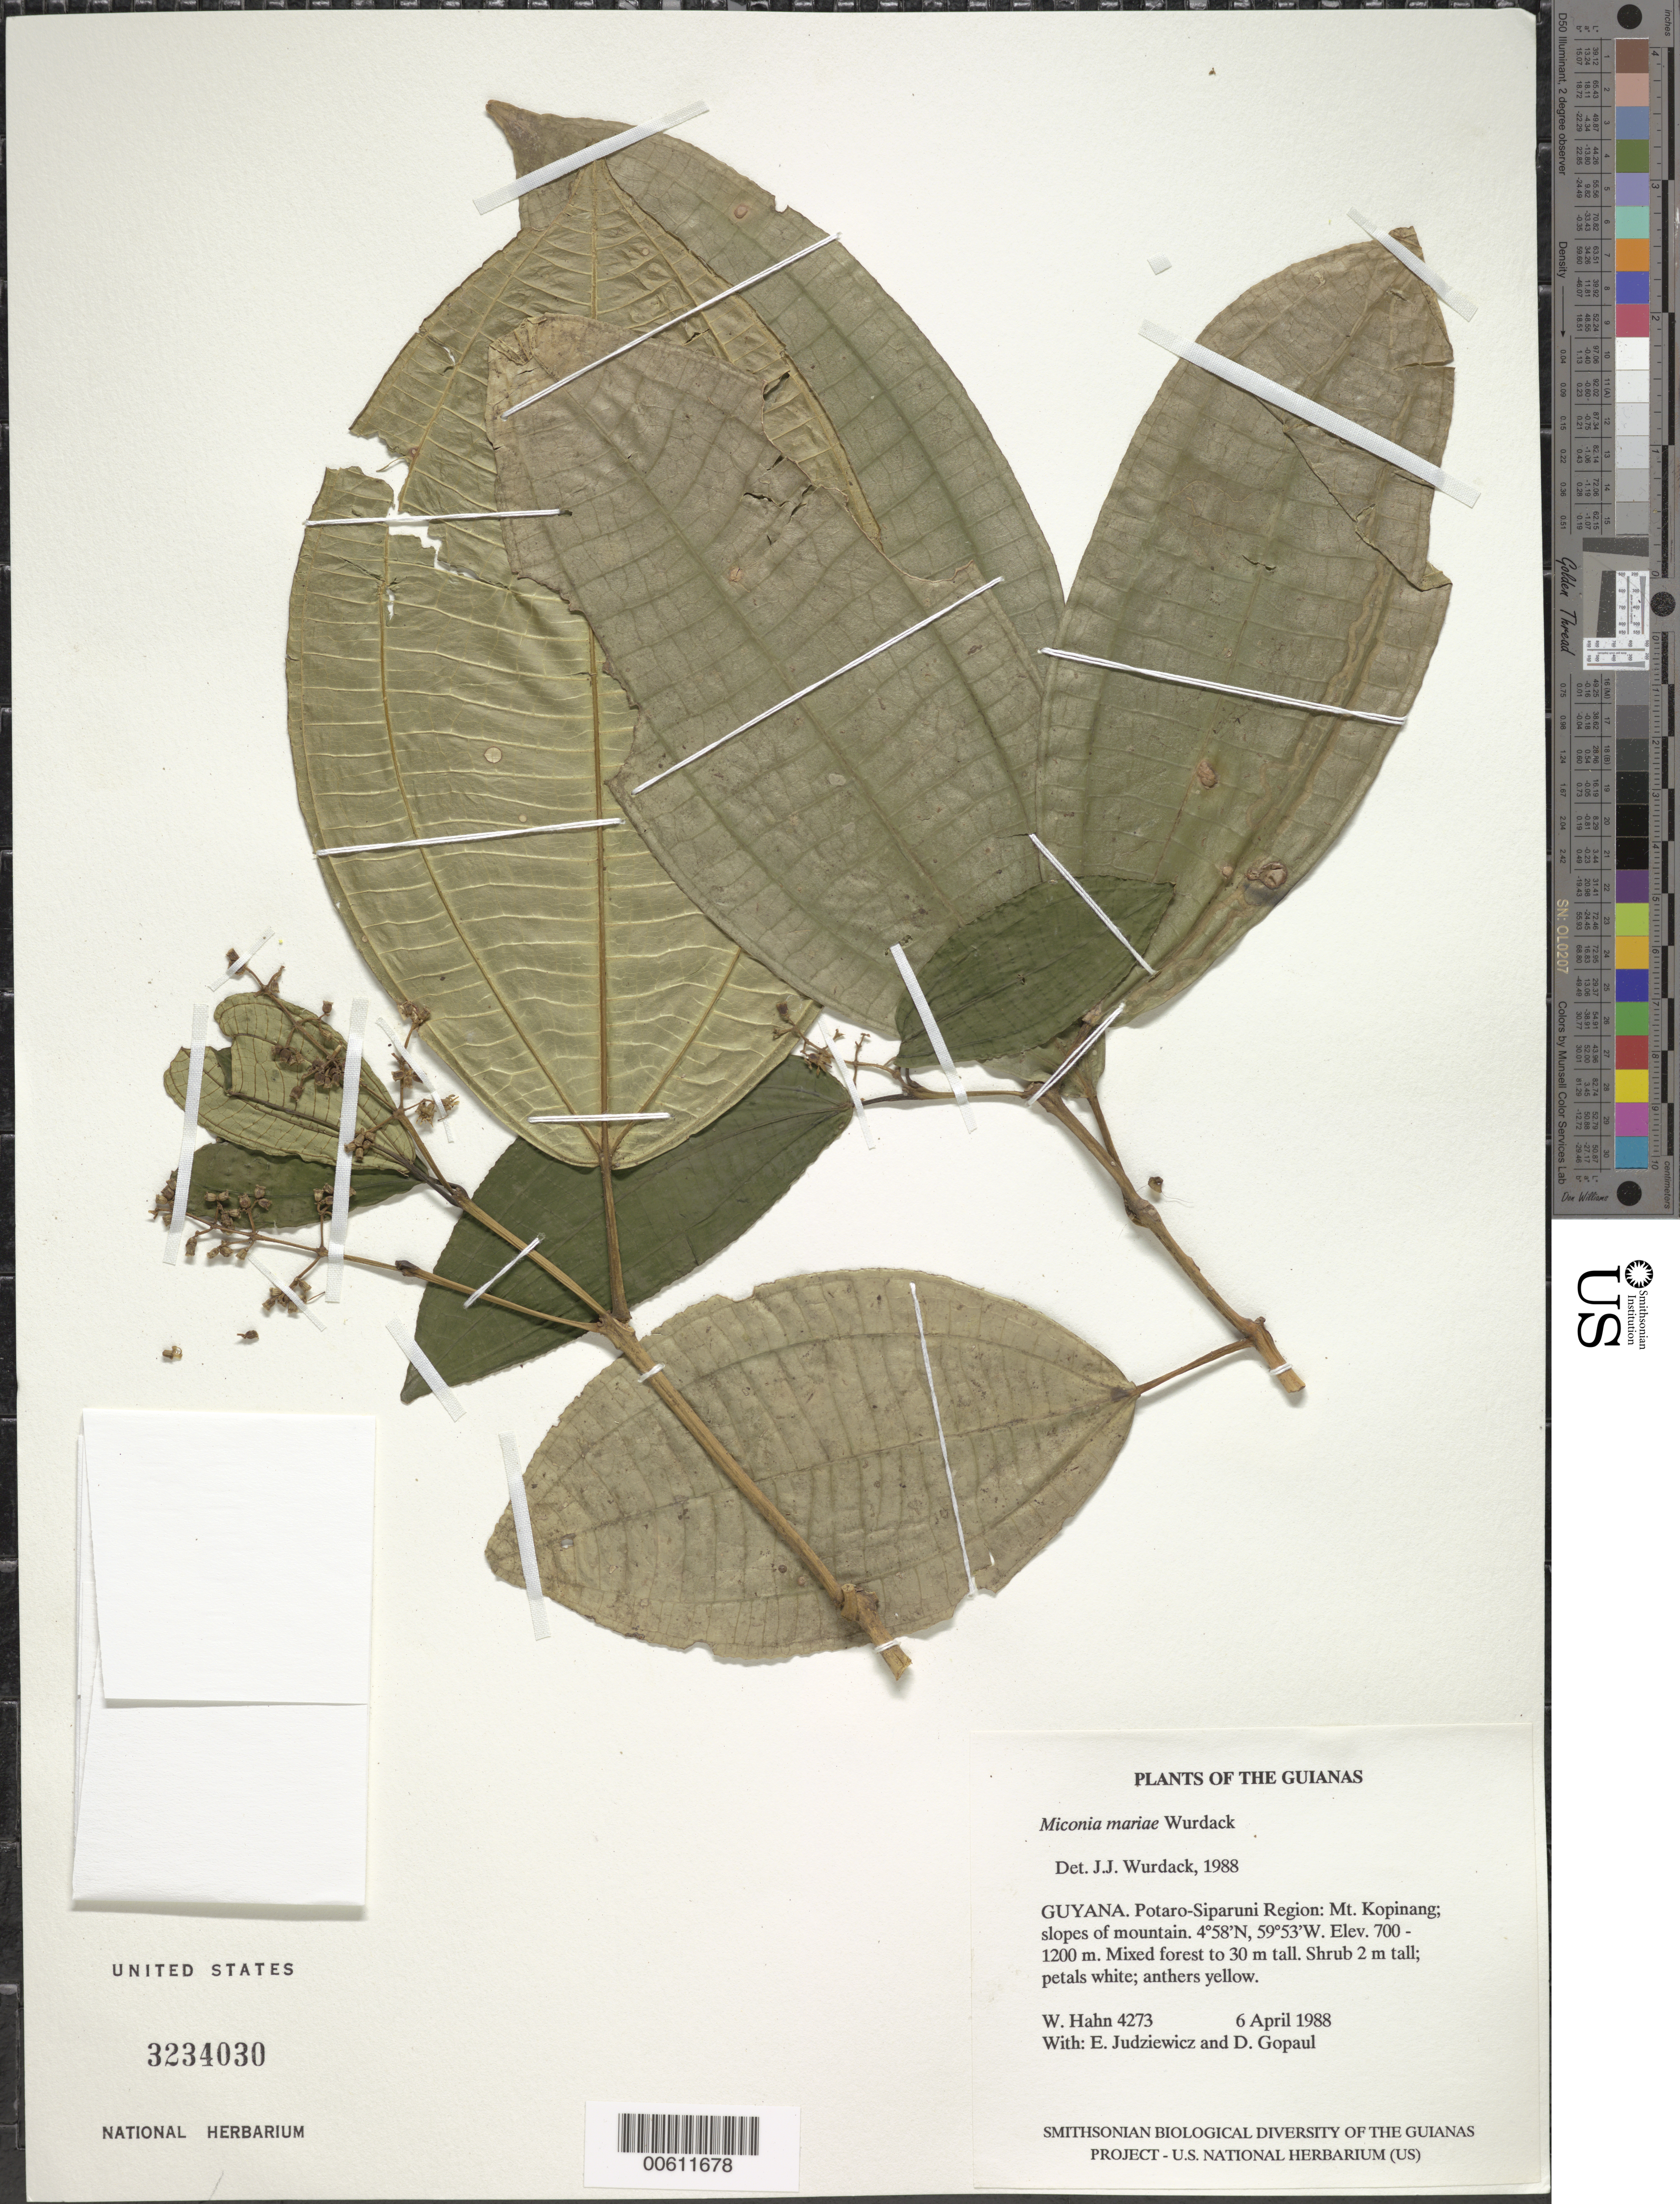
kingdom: Plantae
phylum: Tracheophyta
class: Magnoliopsida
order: Myrtales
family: Melastomataceae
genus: Miconia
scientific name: Miconia mariae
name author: Wurdack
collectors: W. Hahn, E. Judziewicz & D. Gopaul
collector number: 4273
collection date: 1988-04-06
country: Guyana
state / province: Potaro-Siparuni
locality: The Guianas. Potaro-Siparuni Region: Mt. Kopinang; slopes of mountain.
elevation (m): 700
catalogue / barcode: US 3234030